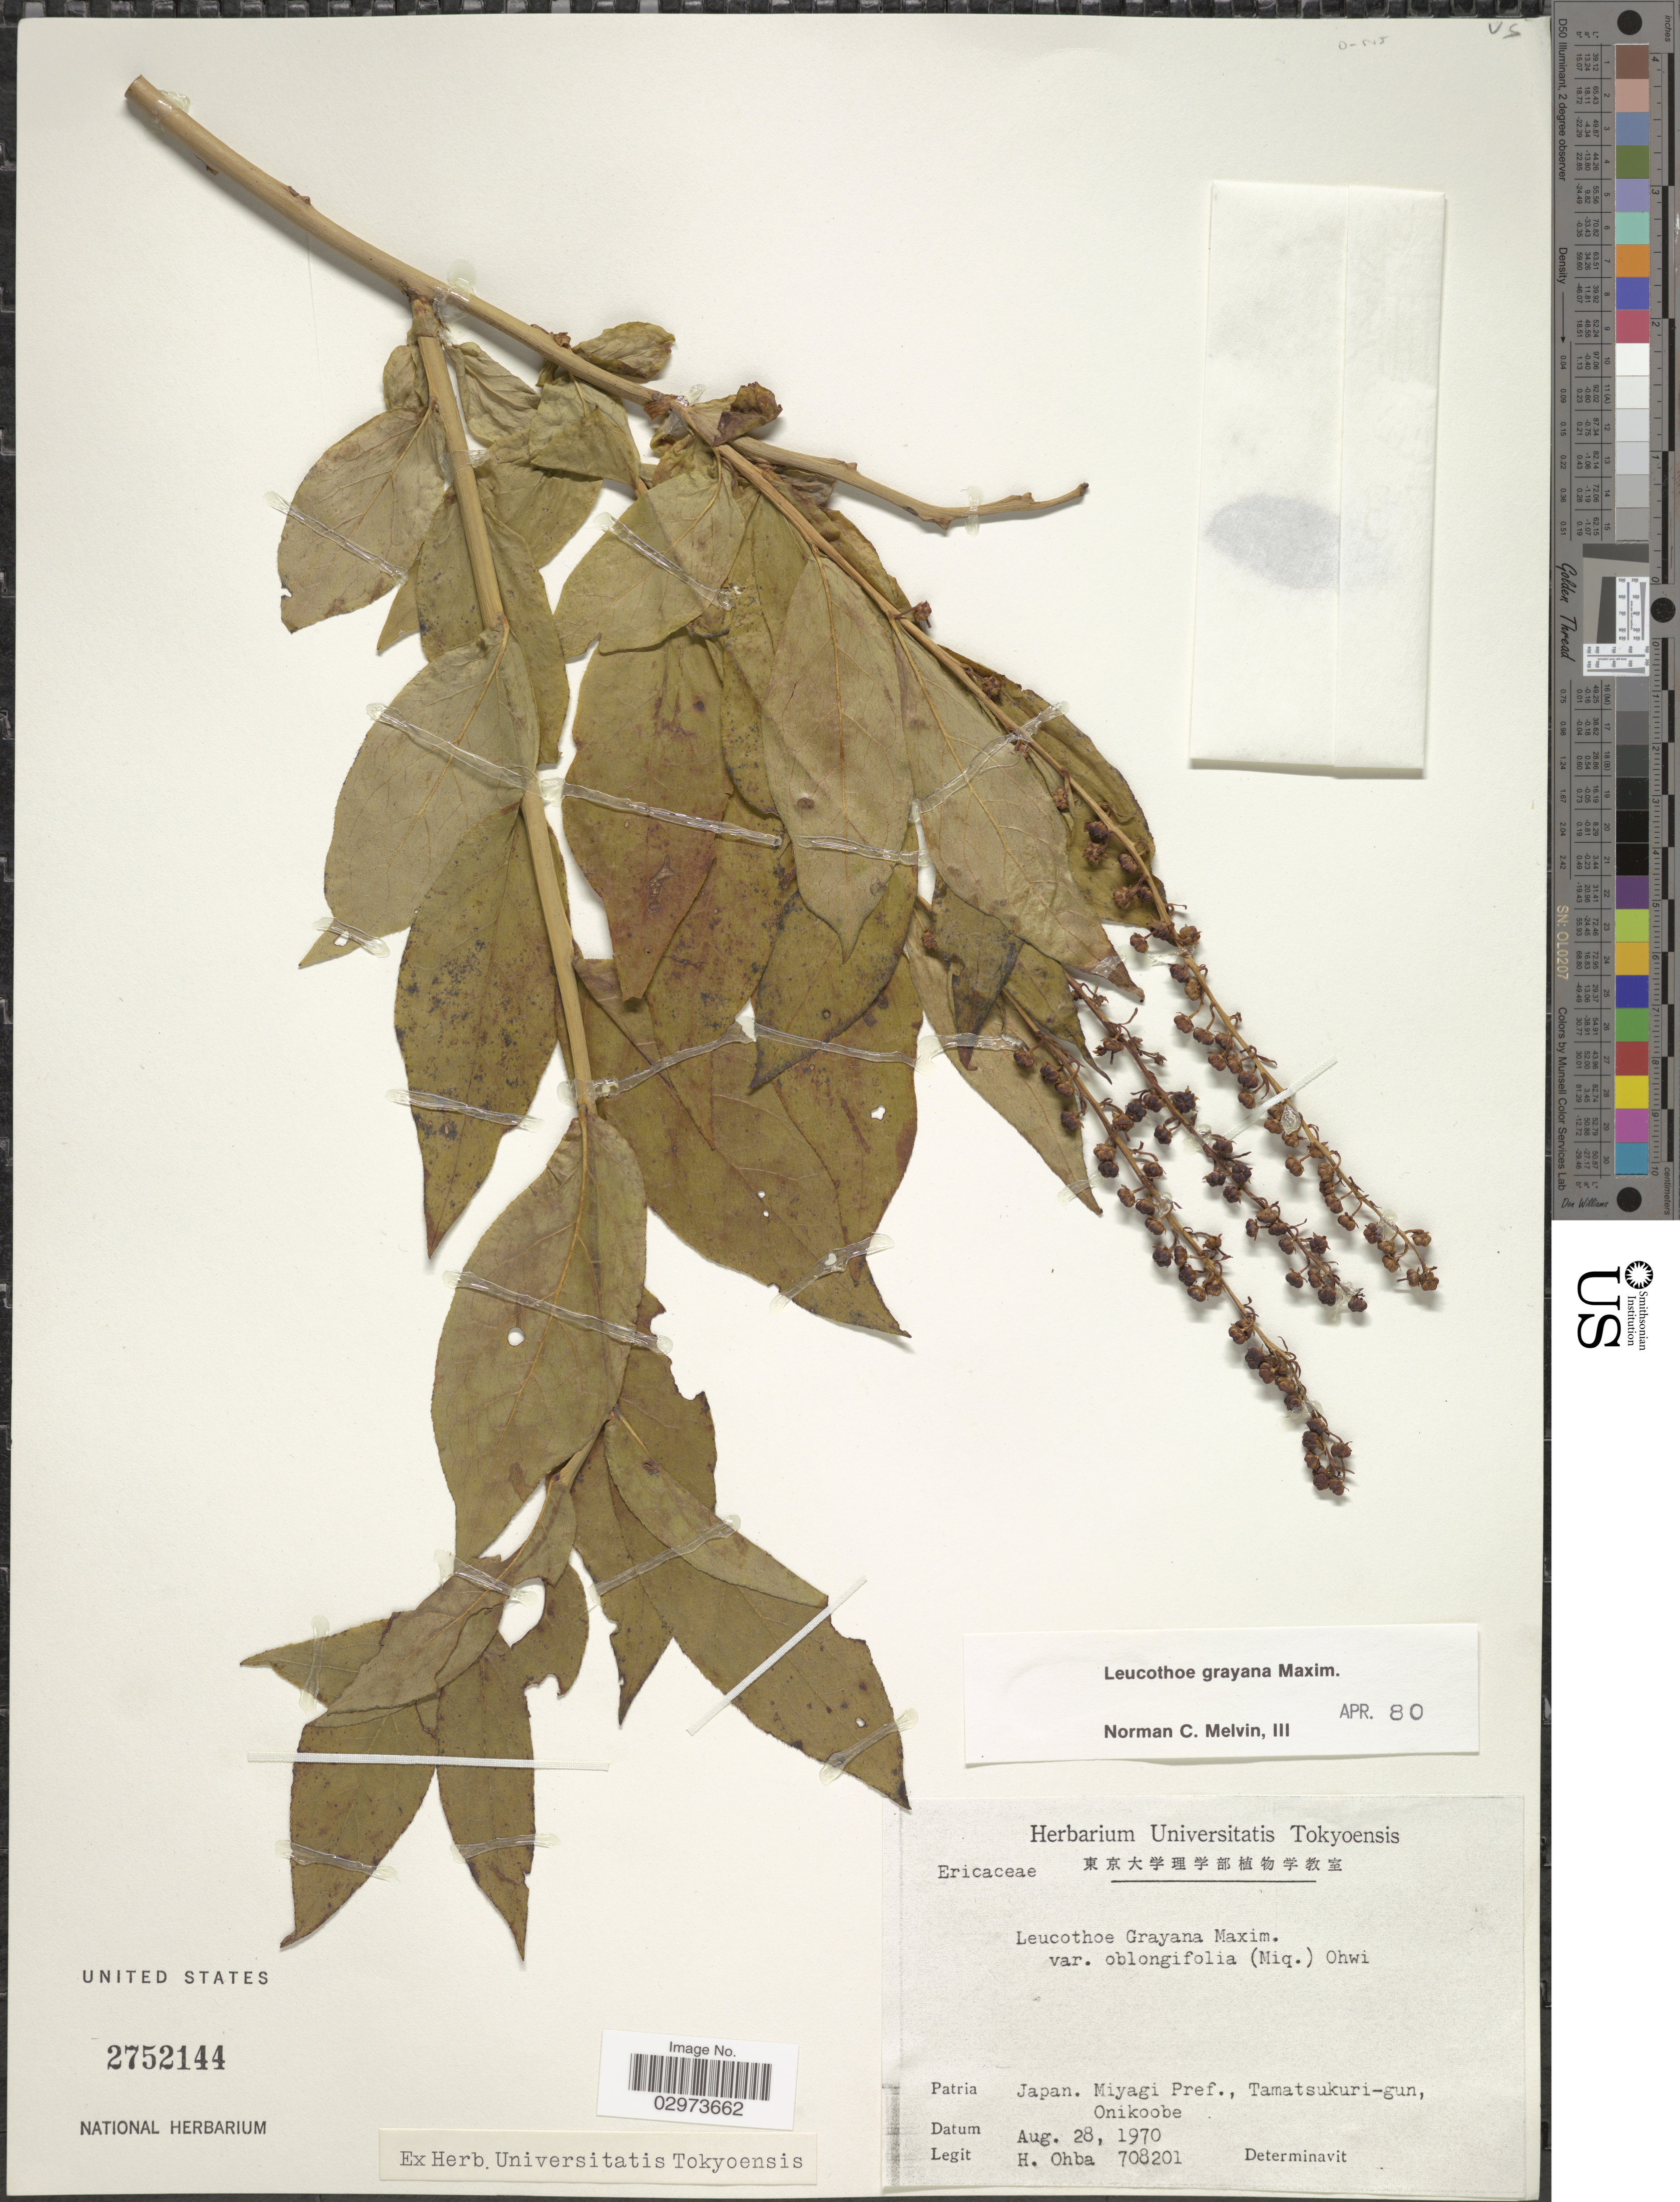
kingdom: Plantae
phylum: Tracheophyta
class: Magnoliopsida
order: Ericales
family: Ericaceae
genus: Leucothoe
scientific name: Leucothoë grayana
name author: Maxim.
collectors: H. Ohba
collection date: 1970-08-28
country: Japan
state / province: Miyagi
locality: Tamatsukuri-gun, Onikoobe.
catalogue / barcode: US 2752144